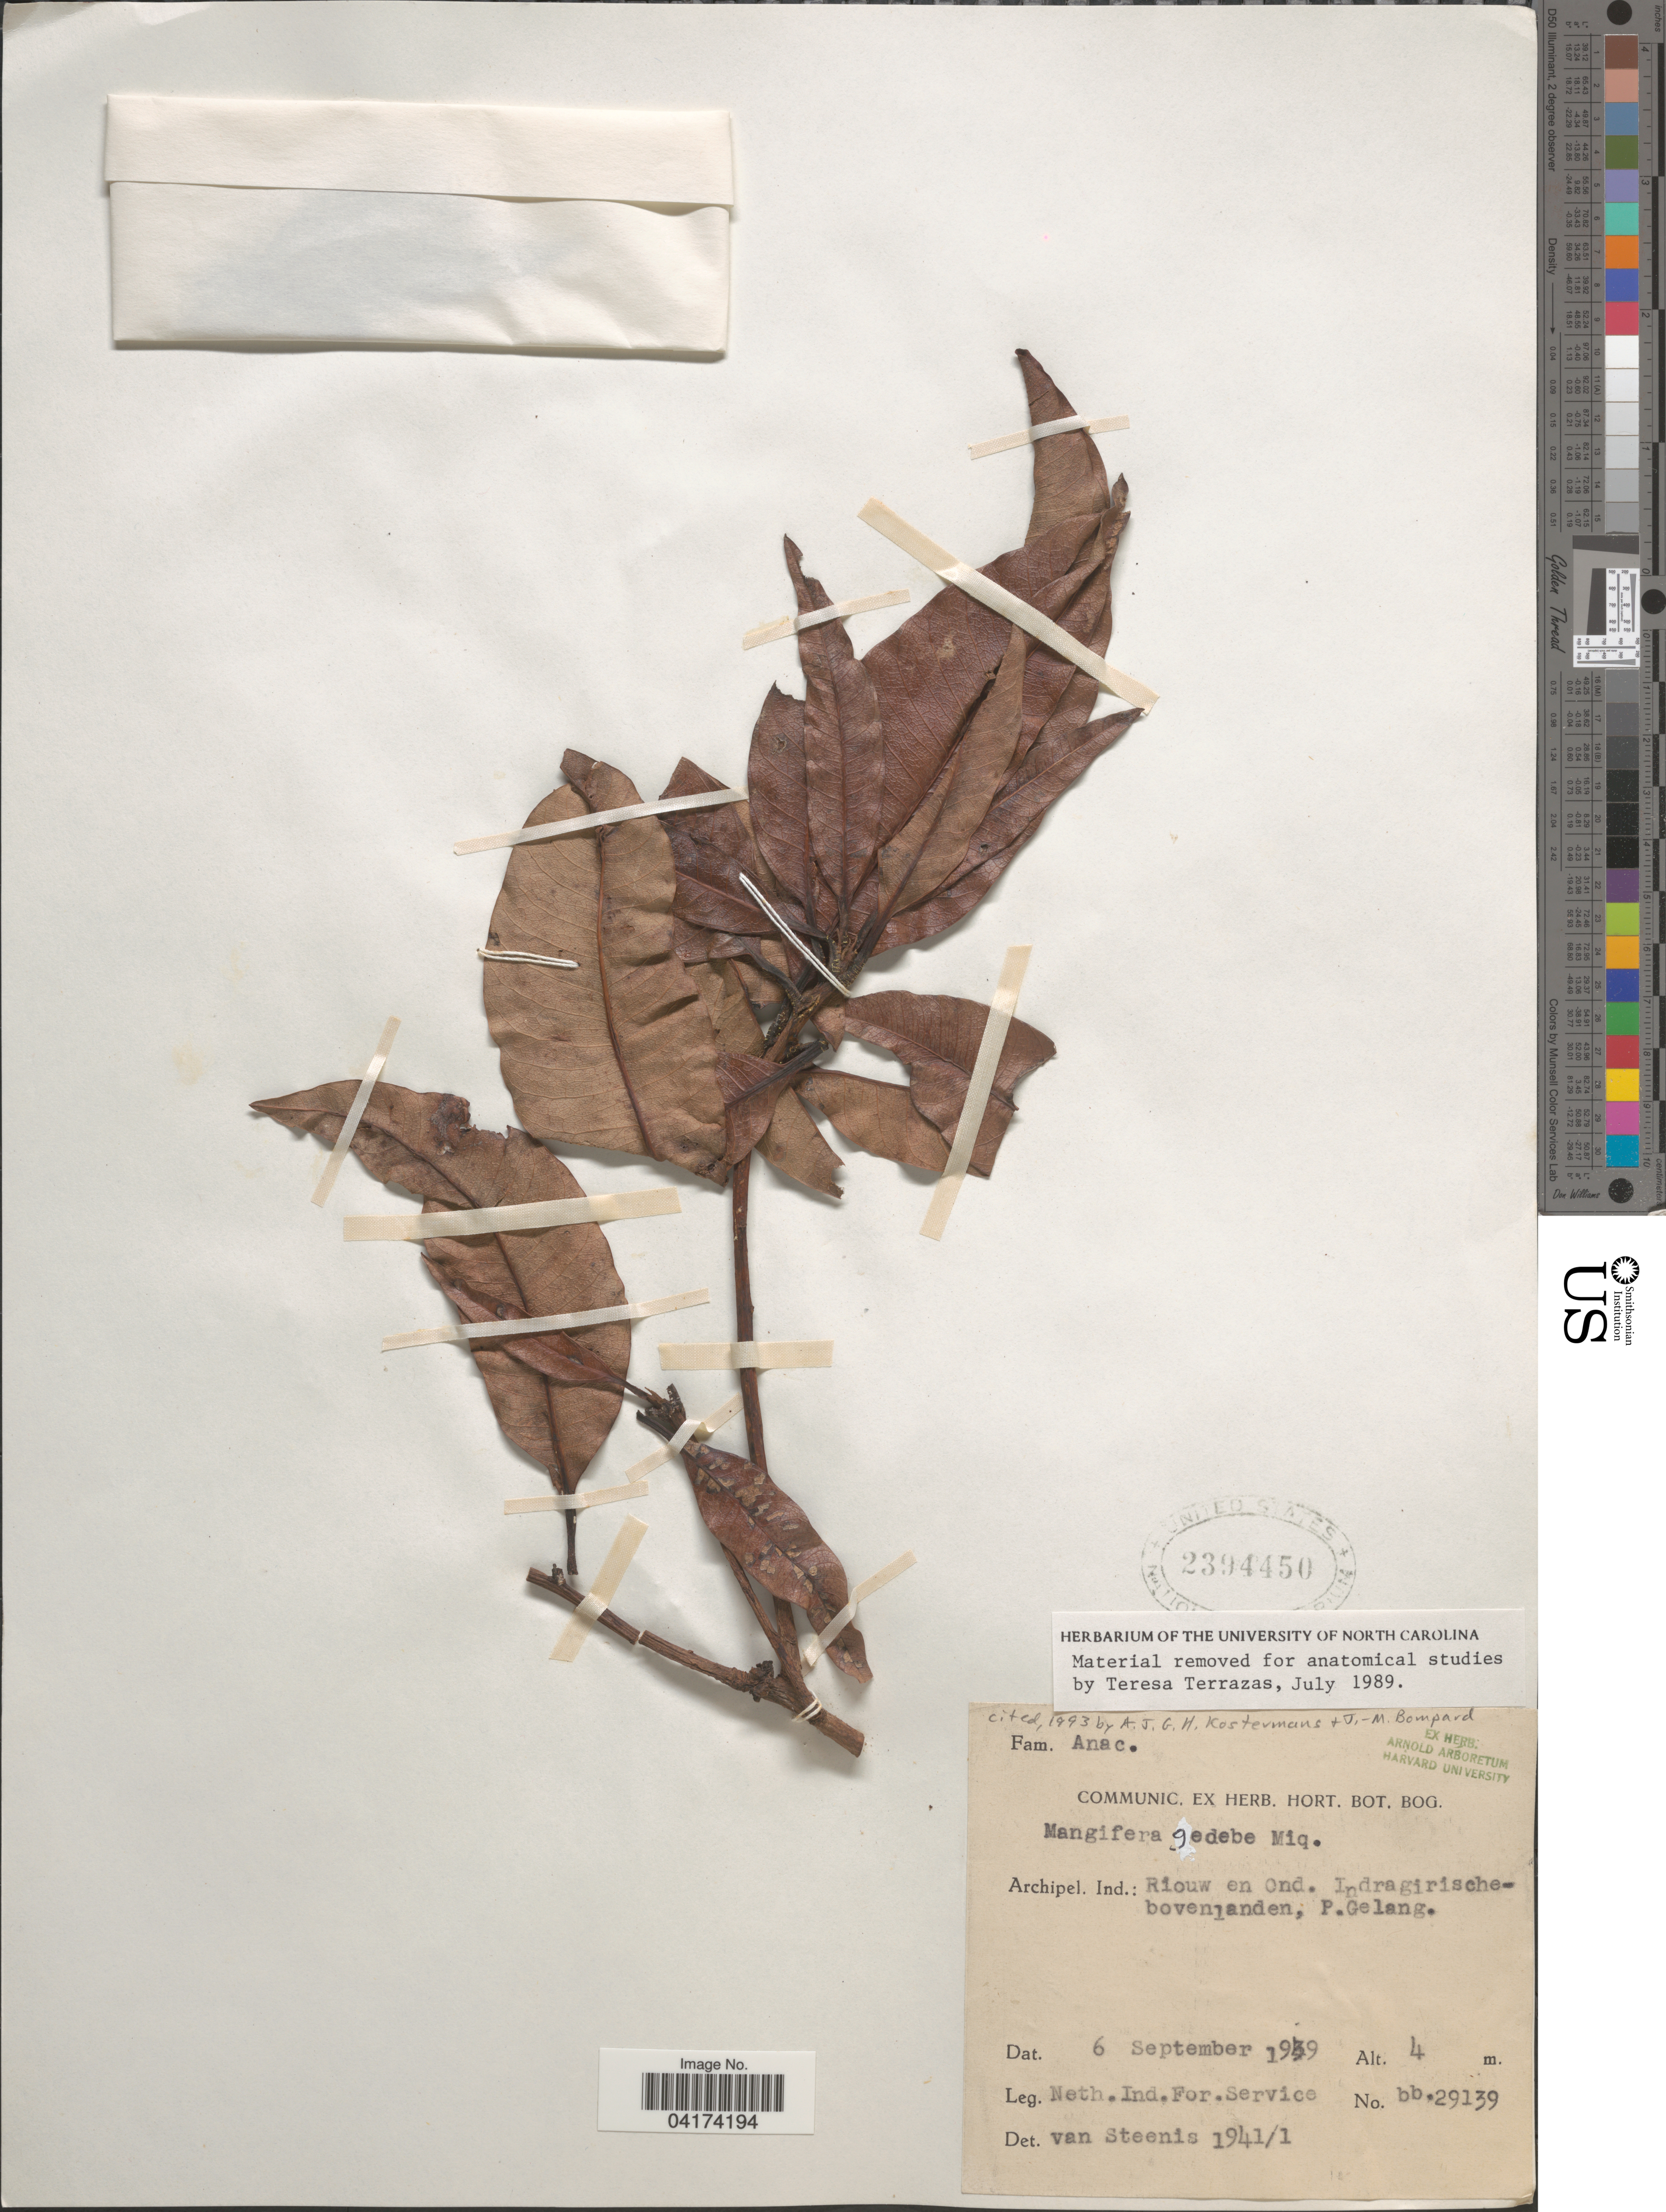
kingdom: Plantae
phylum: Tracheophyta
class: Magnoliopsida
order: Sapindales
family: Anacardiaceae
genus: Mangifera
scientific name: Mangifera gedebi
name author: Miq.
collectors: Neth. Ind. For. Service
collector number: bb.29139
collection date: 1939-09-06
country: Indonesia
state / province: Sumatra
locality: Archipel. Ind.: Riouw en Ond. Indragirischebovenlanden, P. Gelang.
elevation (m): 4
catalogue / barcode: US 2394450